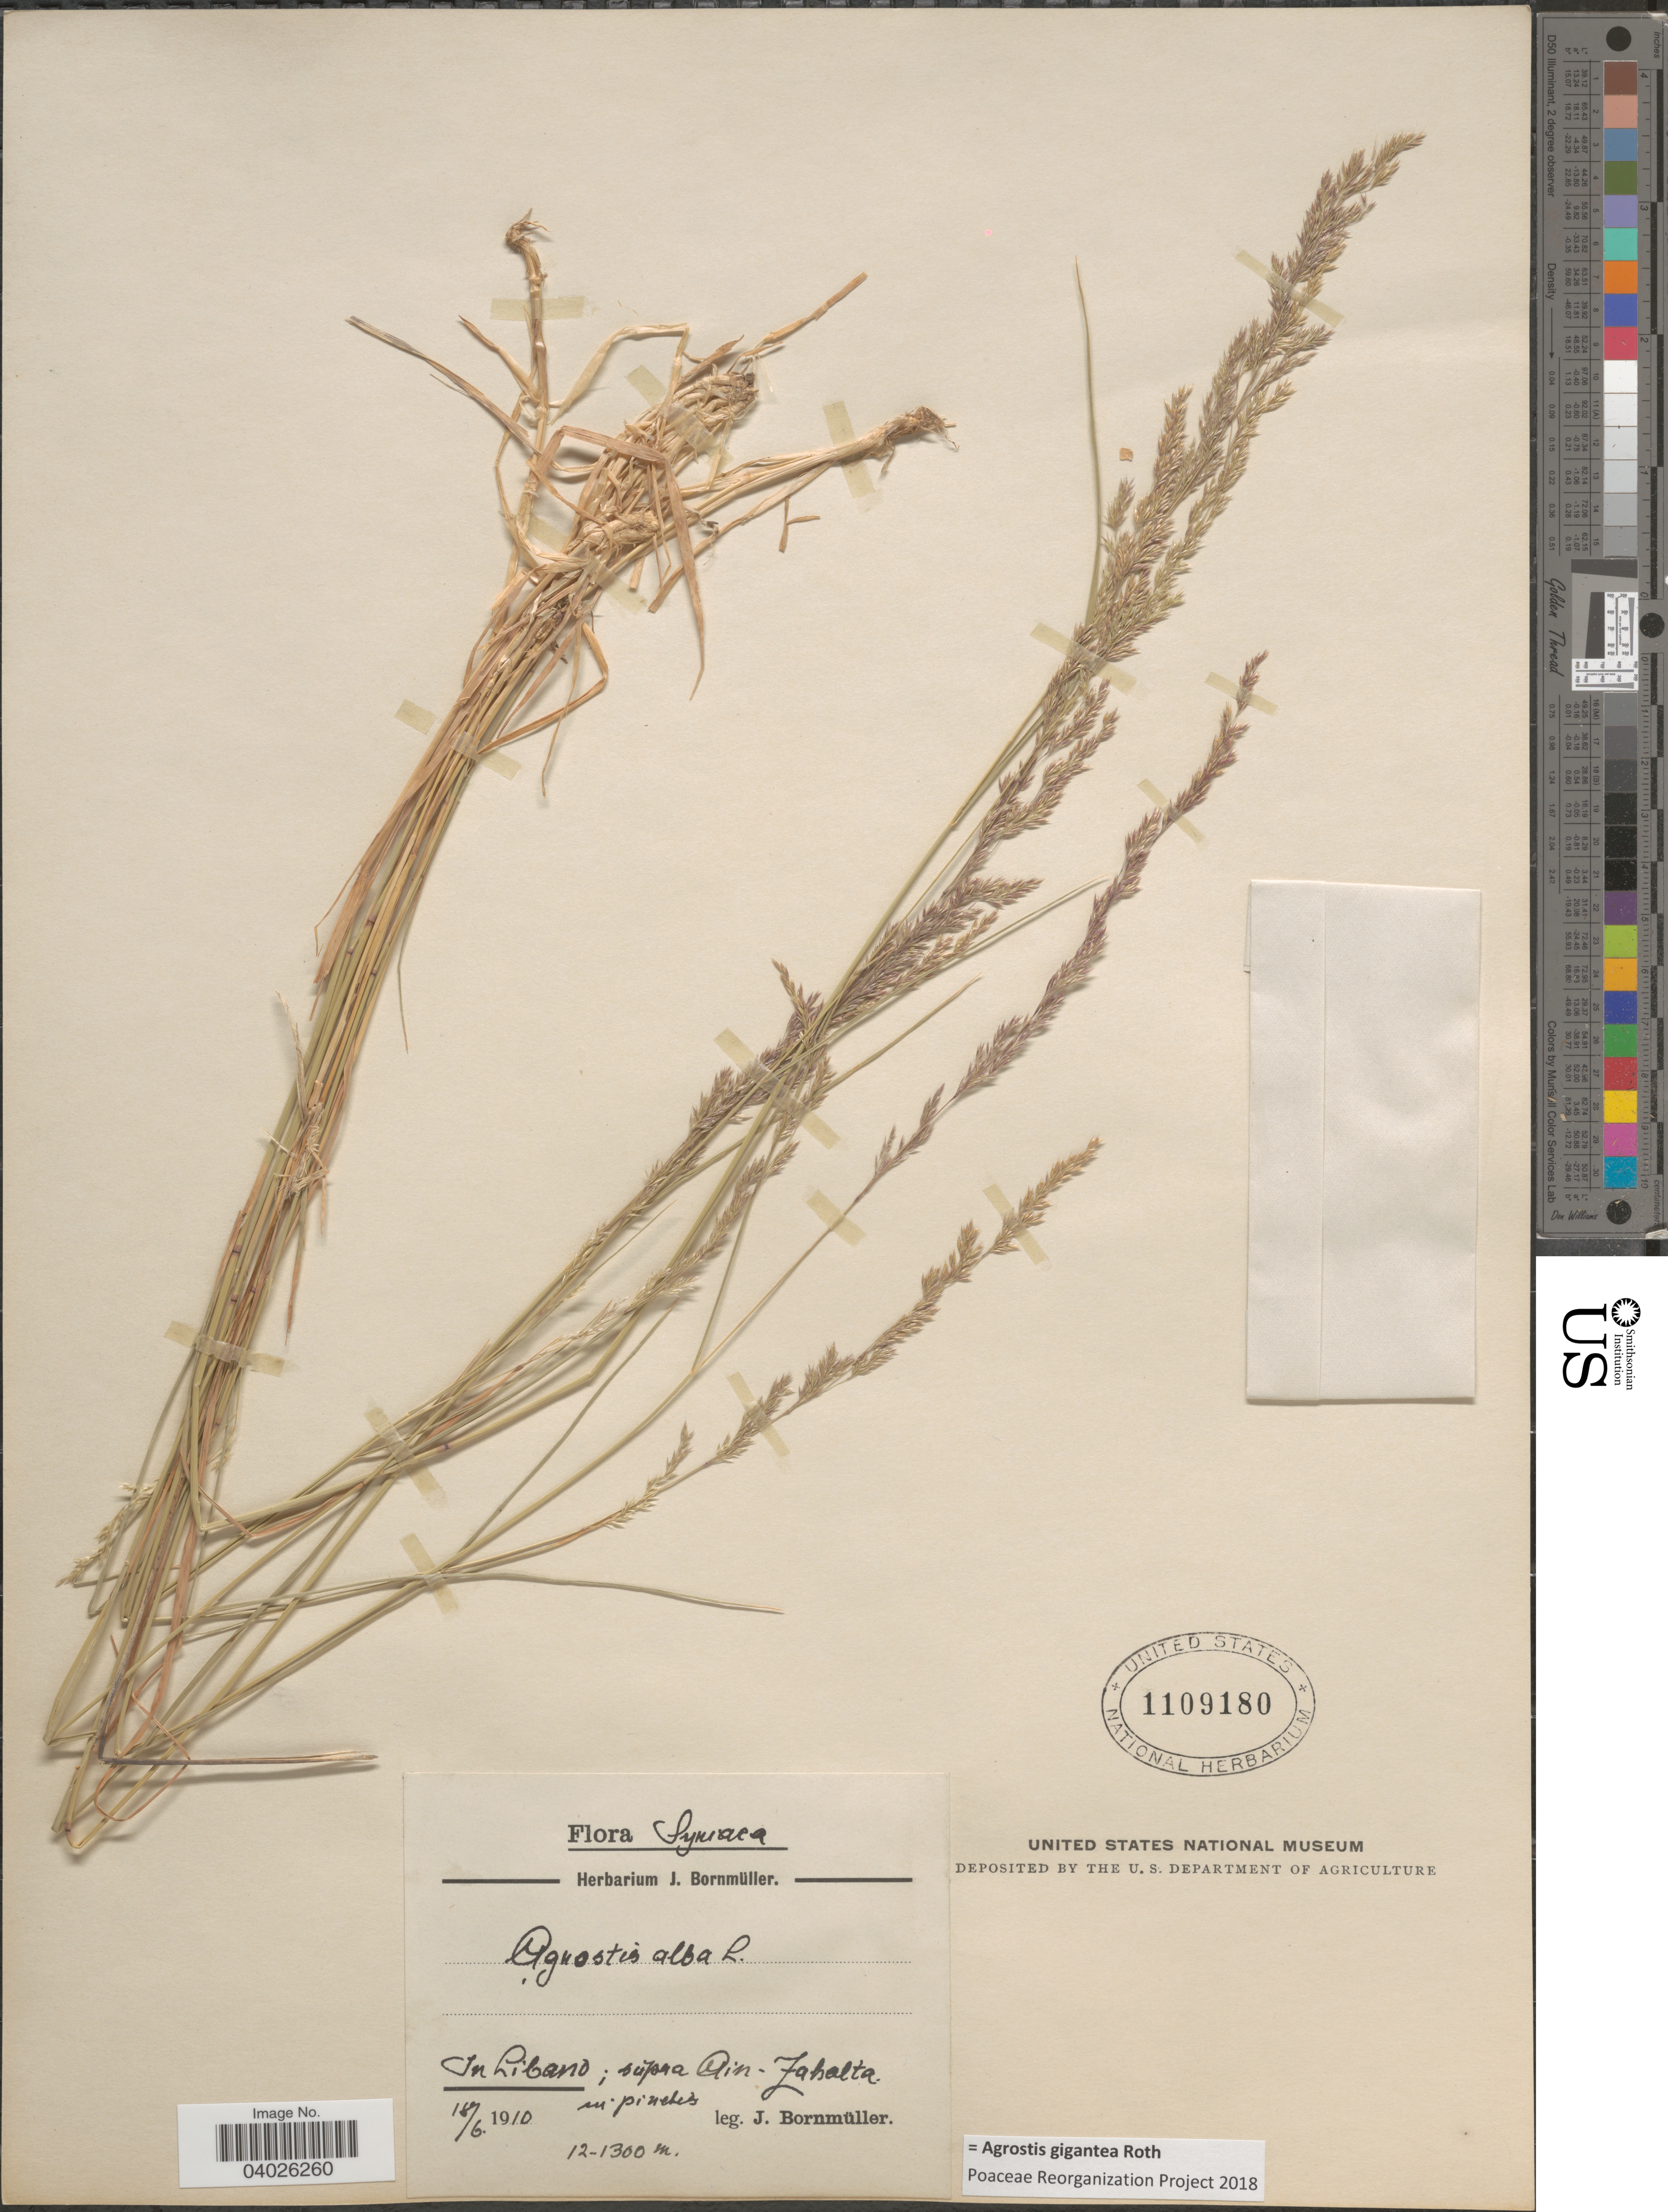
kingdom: Plantae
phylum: Tracheophyta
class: Liliopsida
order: Poales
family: Poaceae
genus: Agrostis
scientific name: Agrostis gigantea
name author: Roth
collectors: J. Bornmüller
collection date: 1910-06-18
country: Syria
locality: Syriaca. In Libano; supra Ain-Zahalta. in pinetes.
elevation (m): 1200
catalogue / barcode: US 1109180